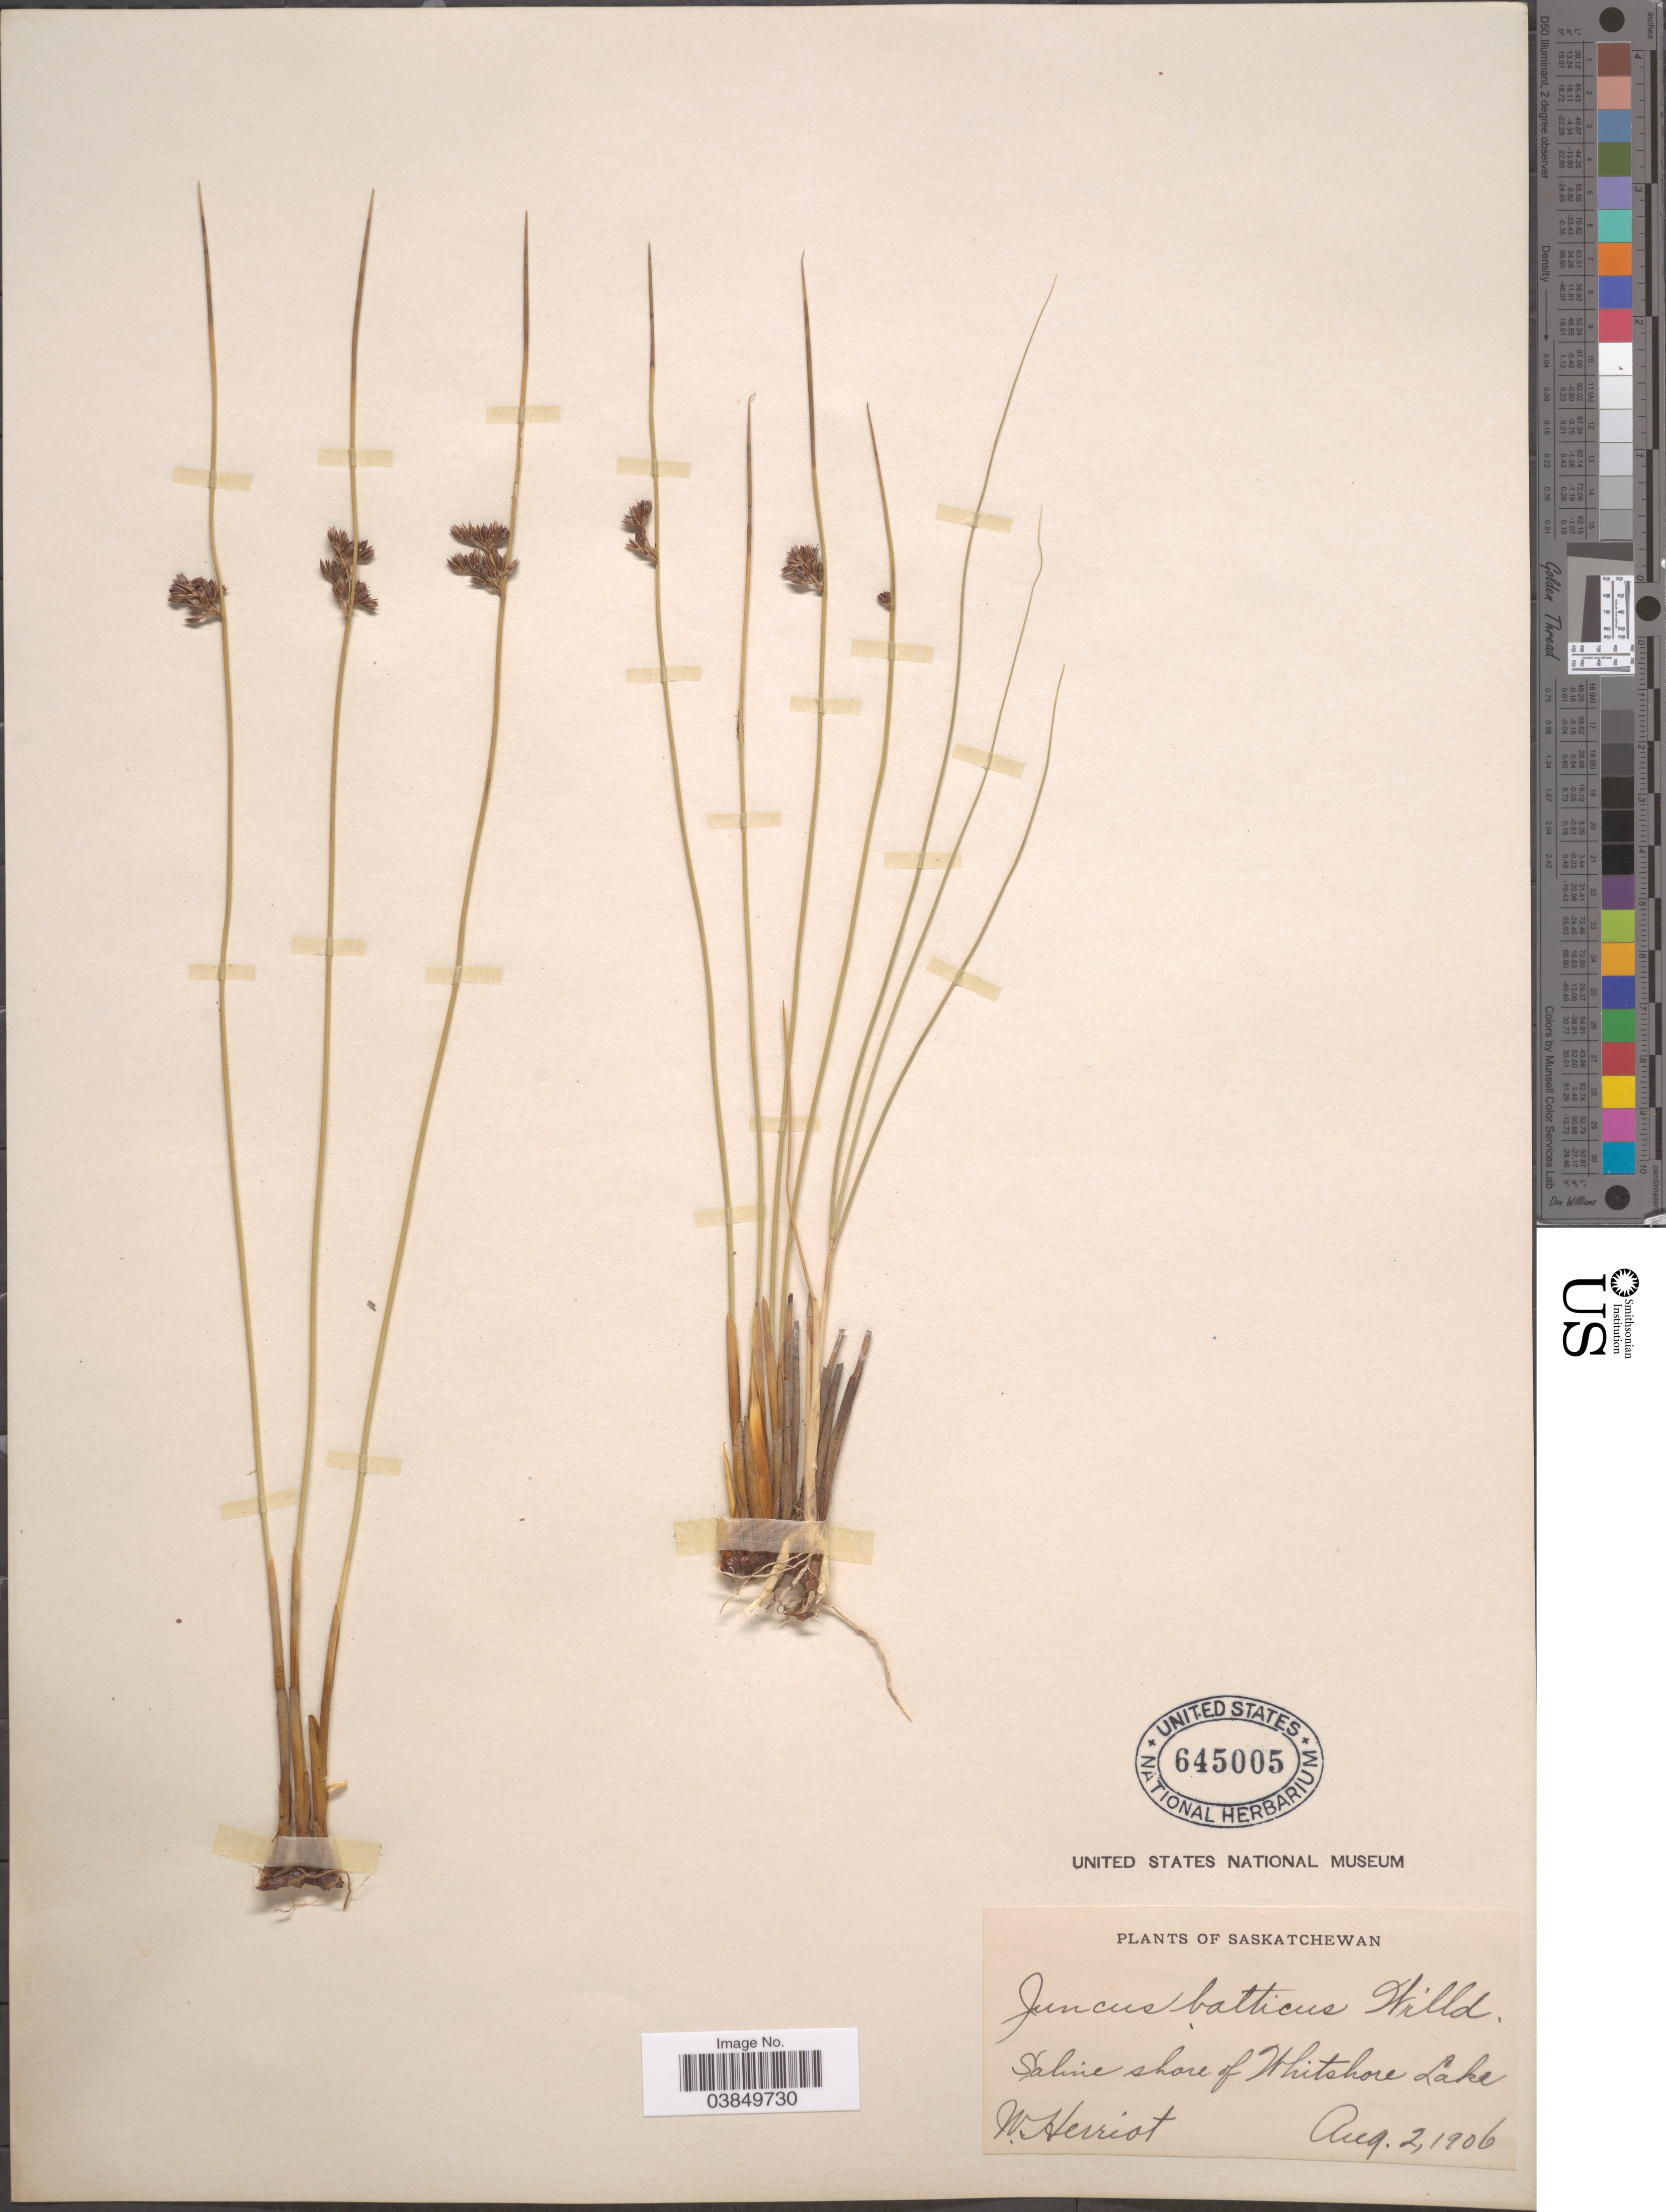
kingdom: Plantae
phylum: Tracheophyta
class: Liliopsida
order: Poales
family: Juncaceae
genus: Juncus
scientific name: Juncus balticus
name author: Willd.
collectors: W. Herriot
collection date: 1906-08-02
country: Canada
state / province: Saskatchewan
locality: Saline shore of Whitshore Lake.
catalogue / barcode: US 645005